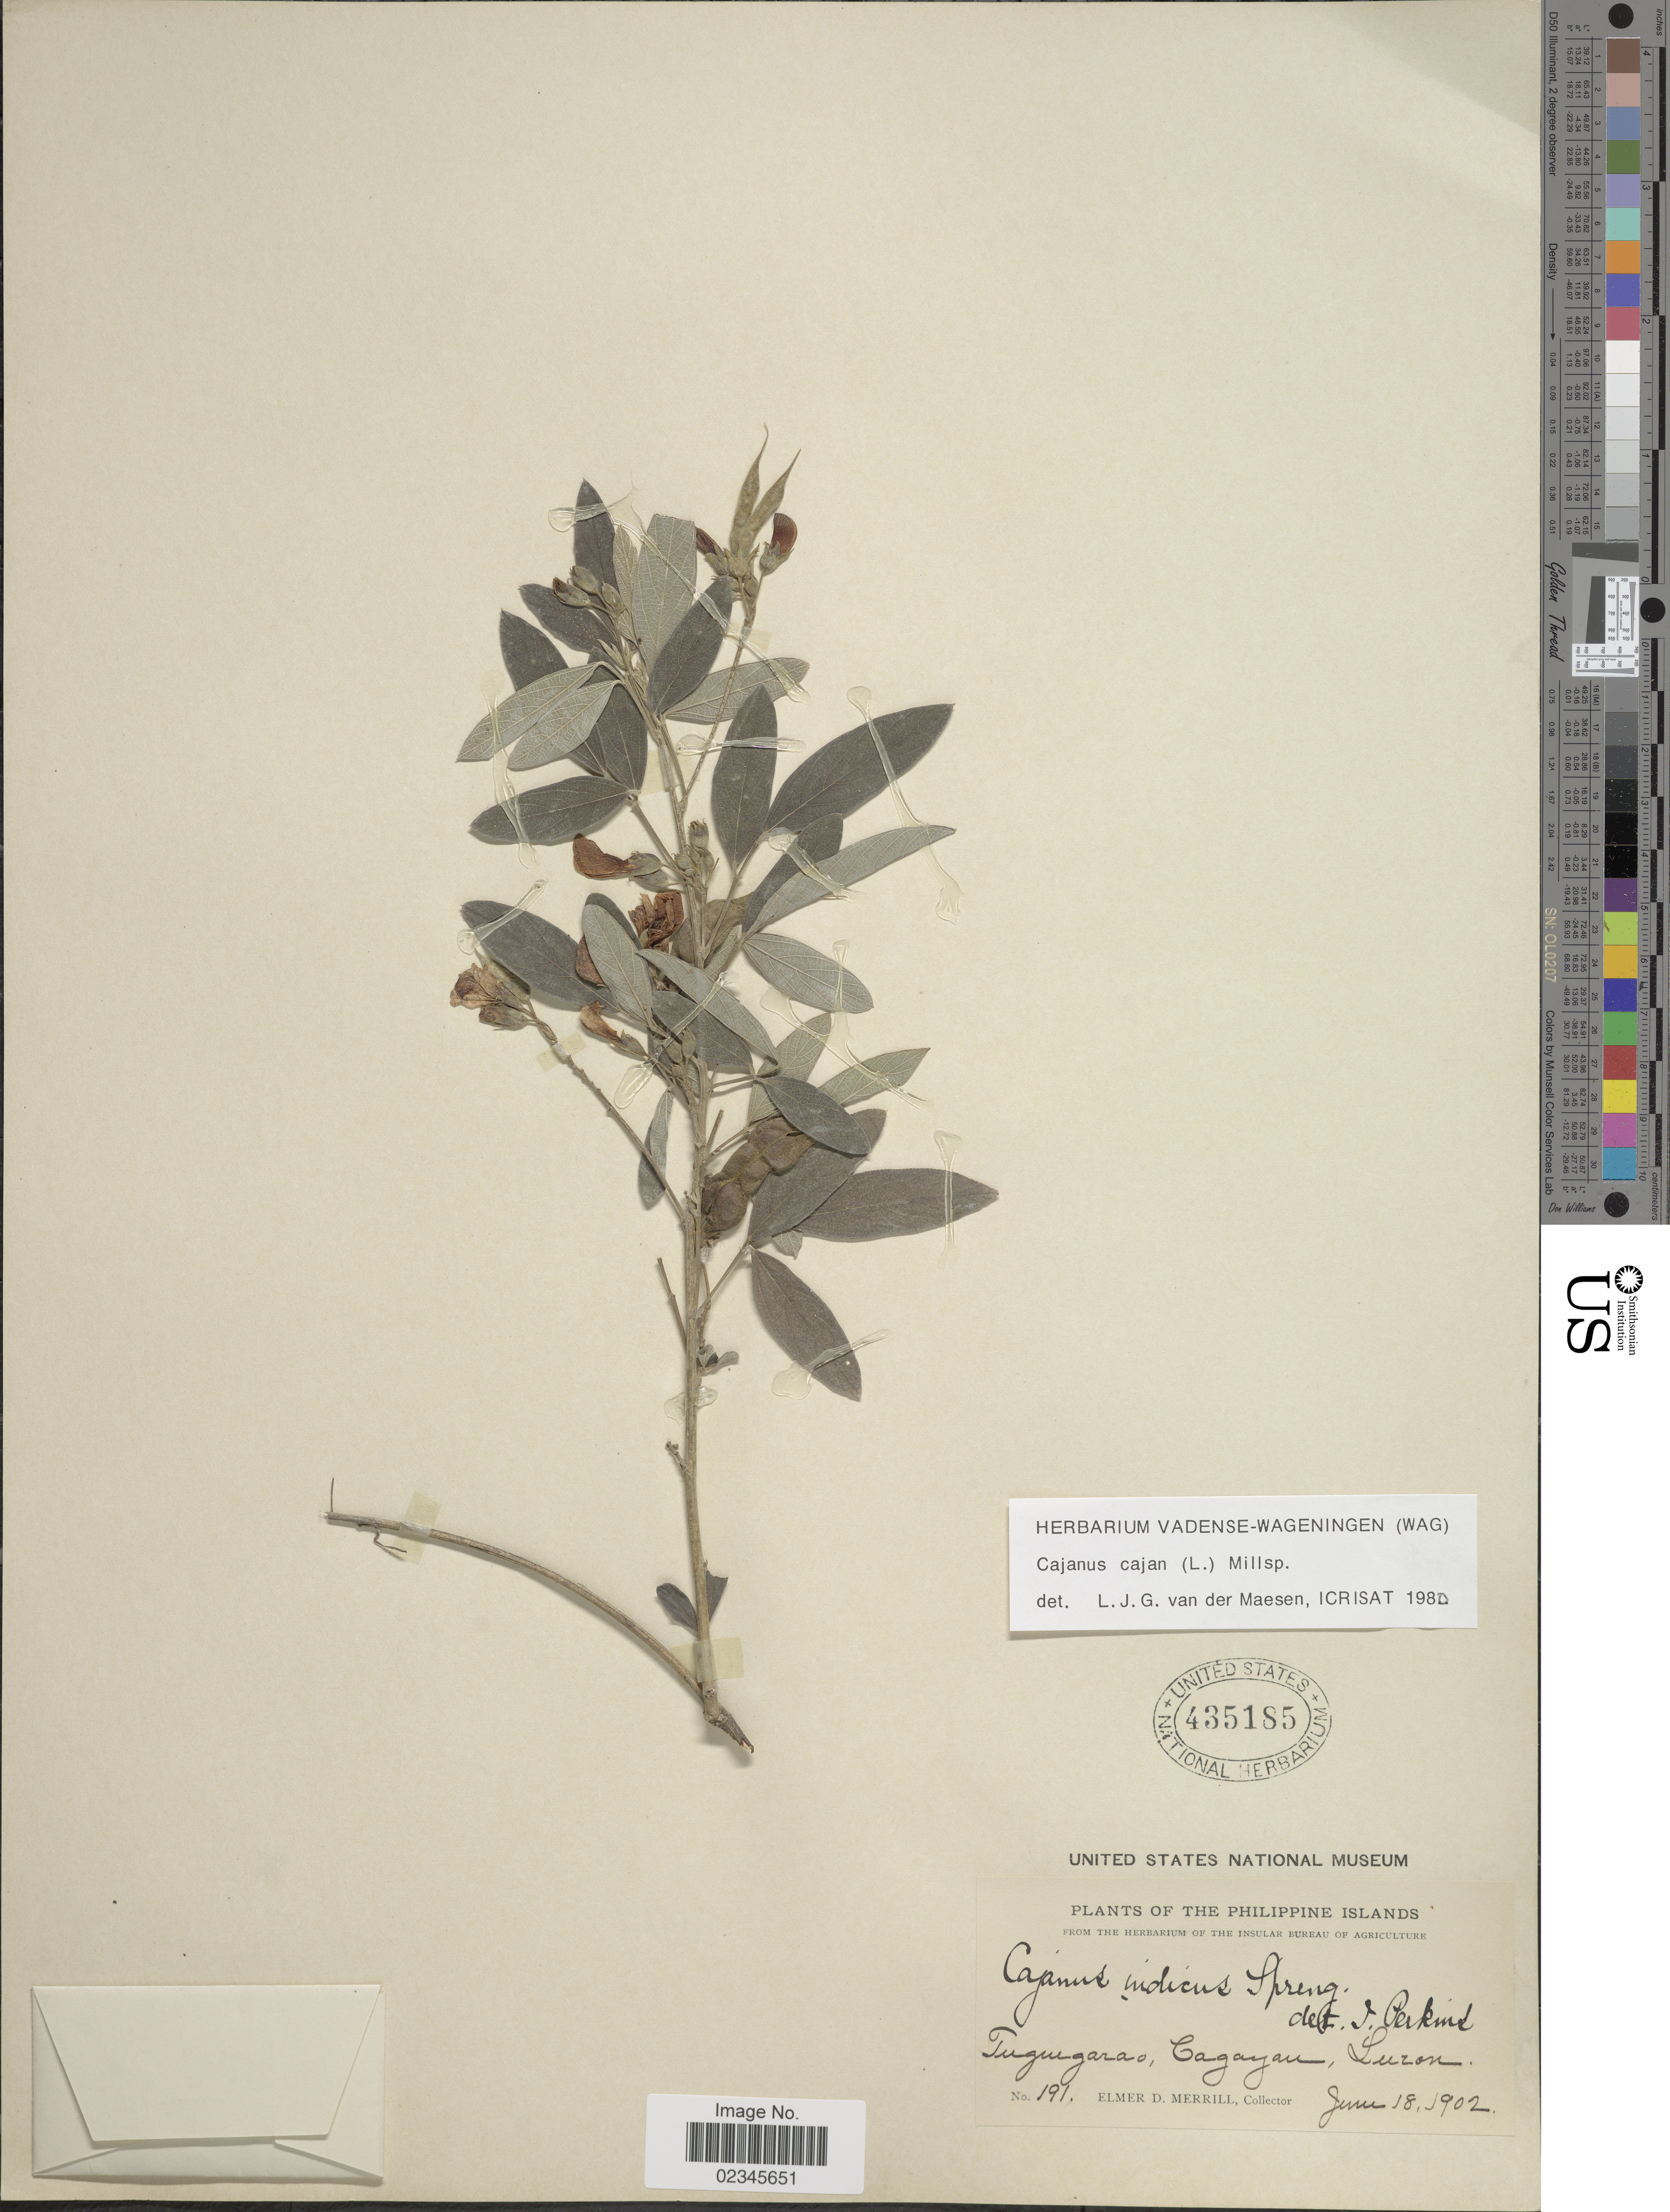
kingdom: Plantae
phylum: Tracheophyta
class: Magnoliopsida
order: Fabales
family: Fabaceae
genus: Cajanus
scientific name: Cajanus cajan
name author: (L.) Huth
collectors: E. D. Merrill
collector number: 191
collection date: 1902-06-18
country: Philippines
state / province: Cagayan Valley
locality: Tuguegarao, Cagayan, Luzon. Cagayan.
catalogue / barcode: US 435185